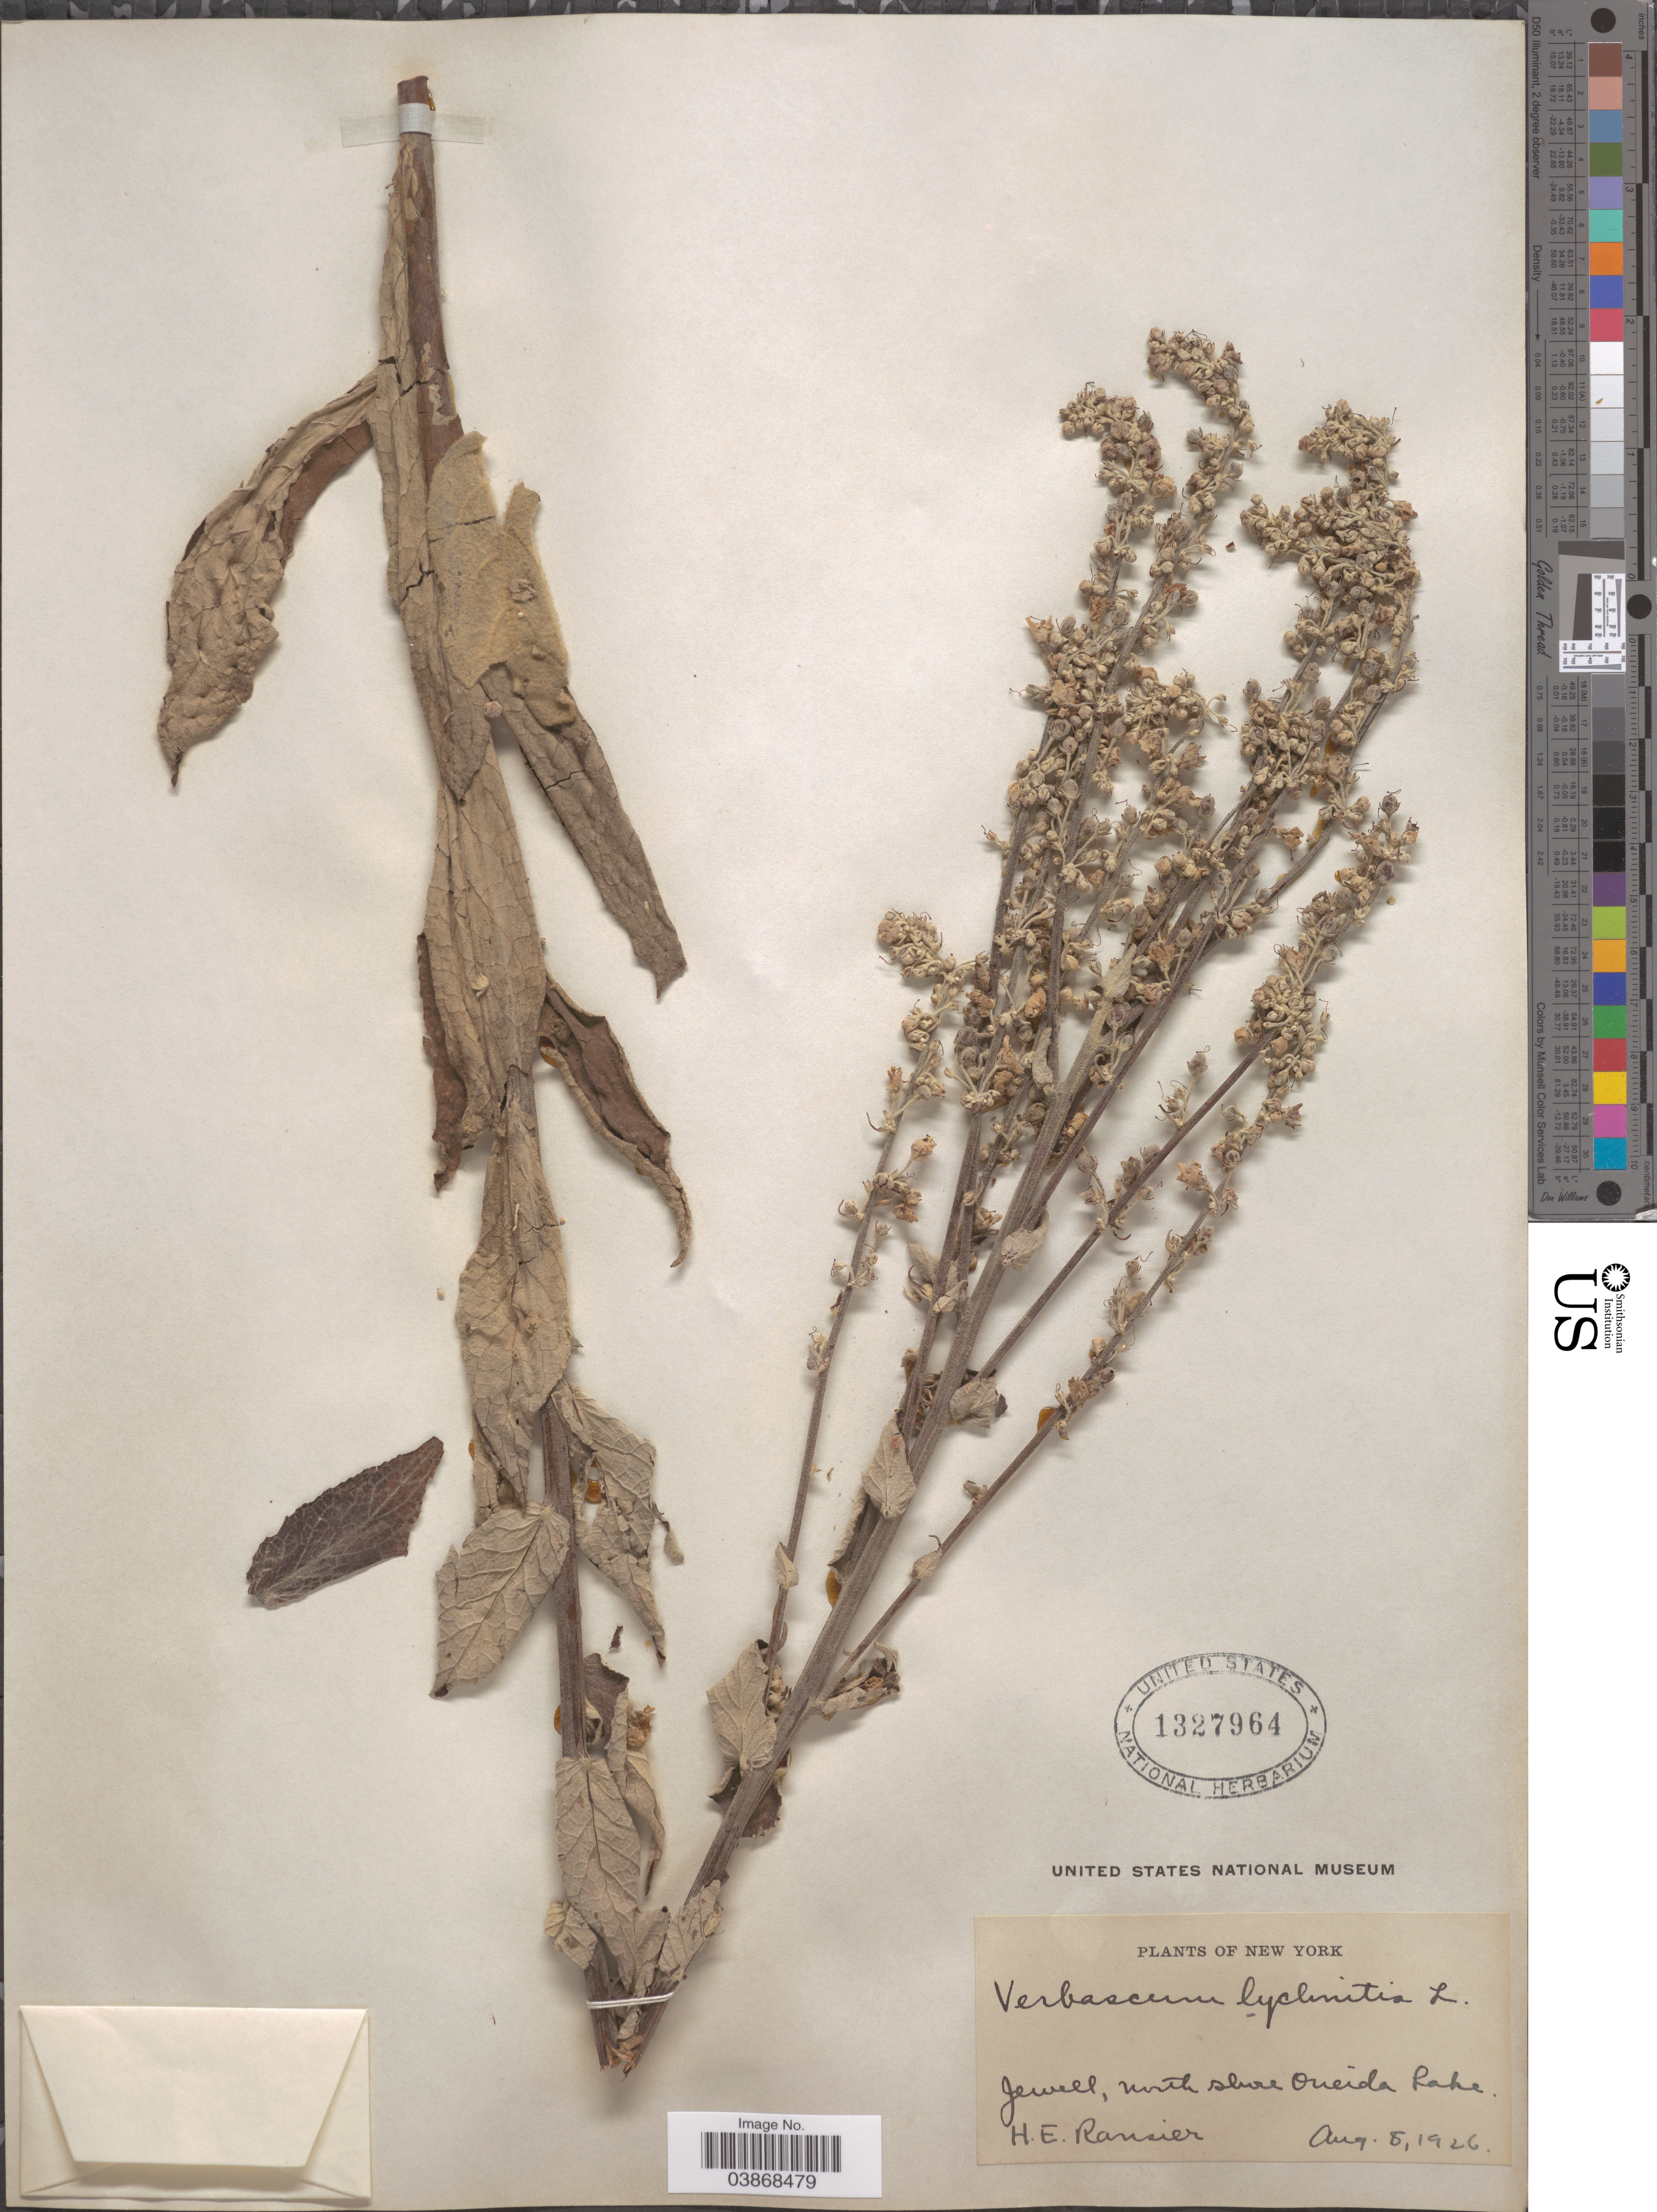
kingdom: Plantae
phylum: Tracheophyta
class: Magnoliopsida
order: Lamiales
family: Scrophulariaceae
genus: Verbascum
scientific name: Verbascum lychnitis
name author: L.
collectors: H. Ransier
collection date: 1926-08-08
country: United States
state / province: New York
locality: Jewell, north shore Oneida Lake.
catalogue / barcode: US 1327964